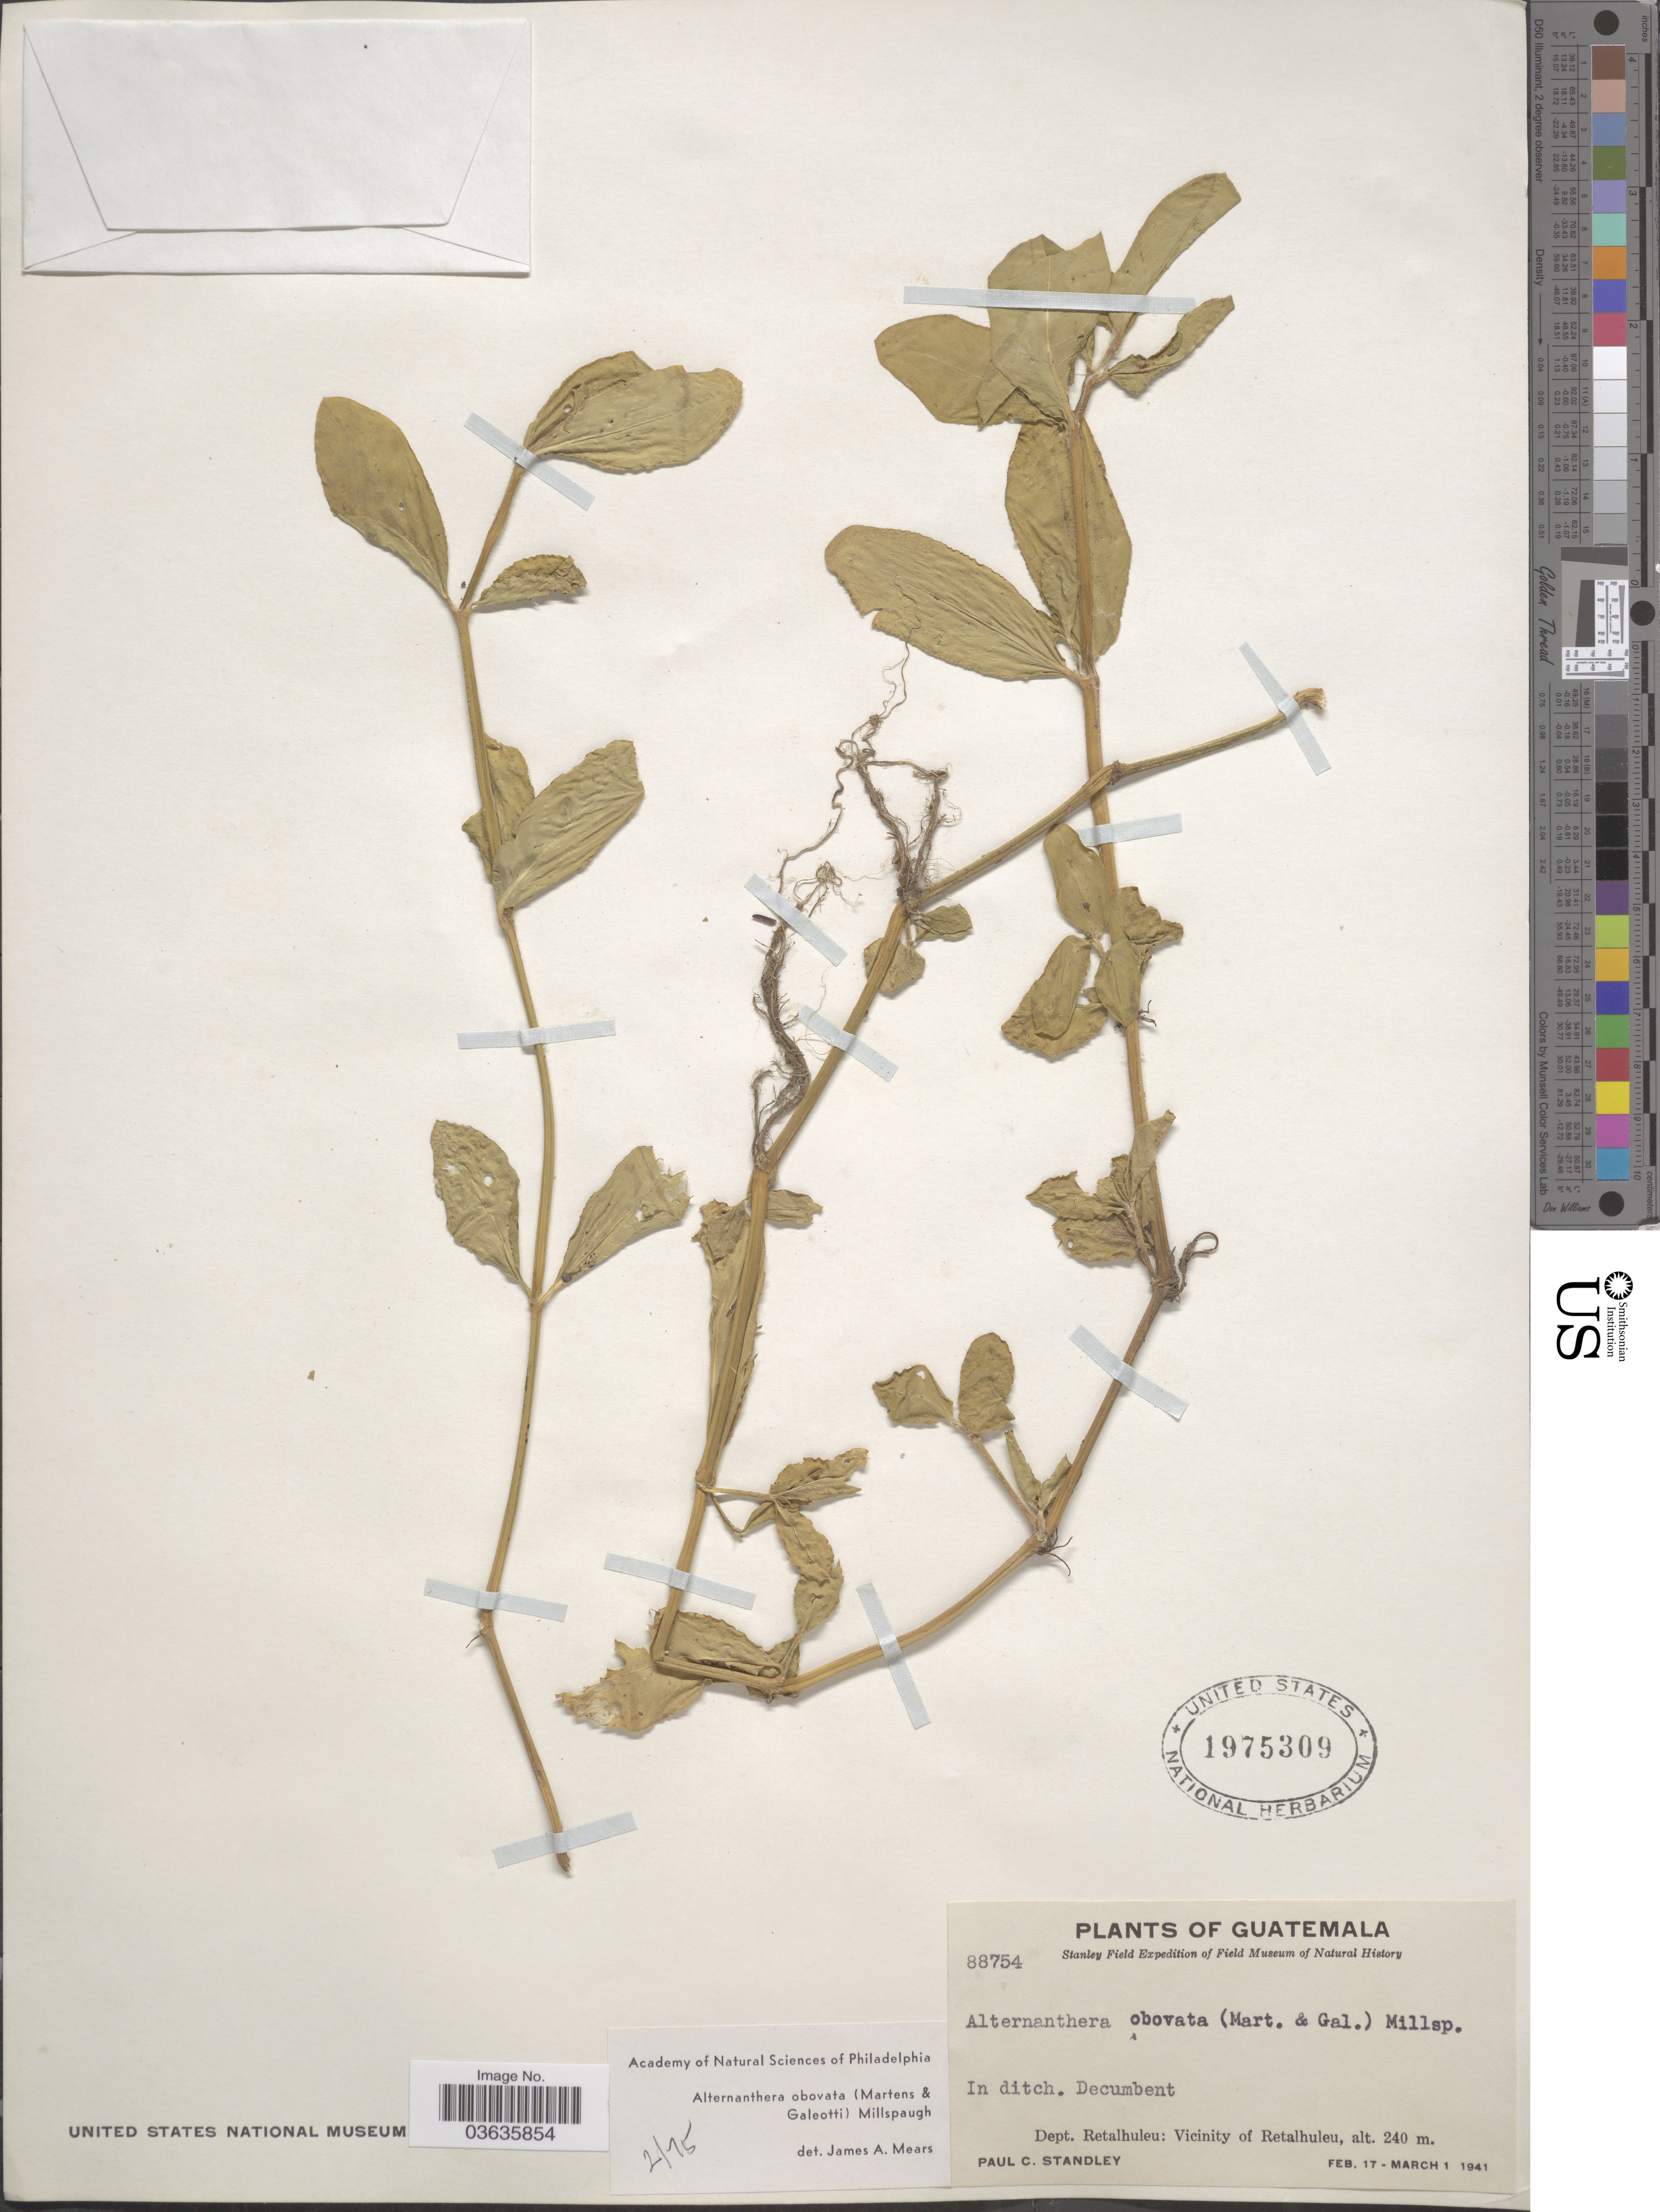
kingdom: Plantae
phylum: Tracheophyta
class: Magnoliopsida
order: Caryophyllales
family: Amaranthaceae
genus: Alternanthera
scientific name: Alternanthera obovata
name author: (M. Martens) Millsp.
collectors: P. C. Standley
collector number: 88754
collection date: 1941-02-17/1941-03-01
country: Guatemala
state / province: Retalhuleu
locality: Dept. Retalhuleu: Vicinity of Retalhuleu.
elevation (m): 240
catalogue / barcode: US 1975309